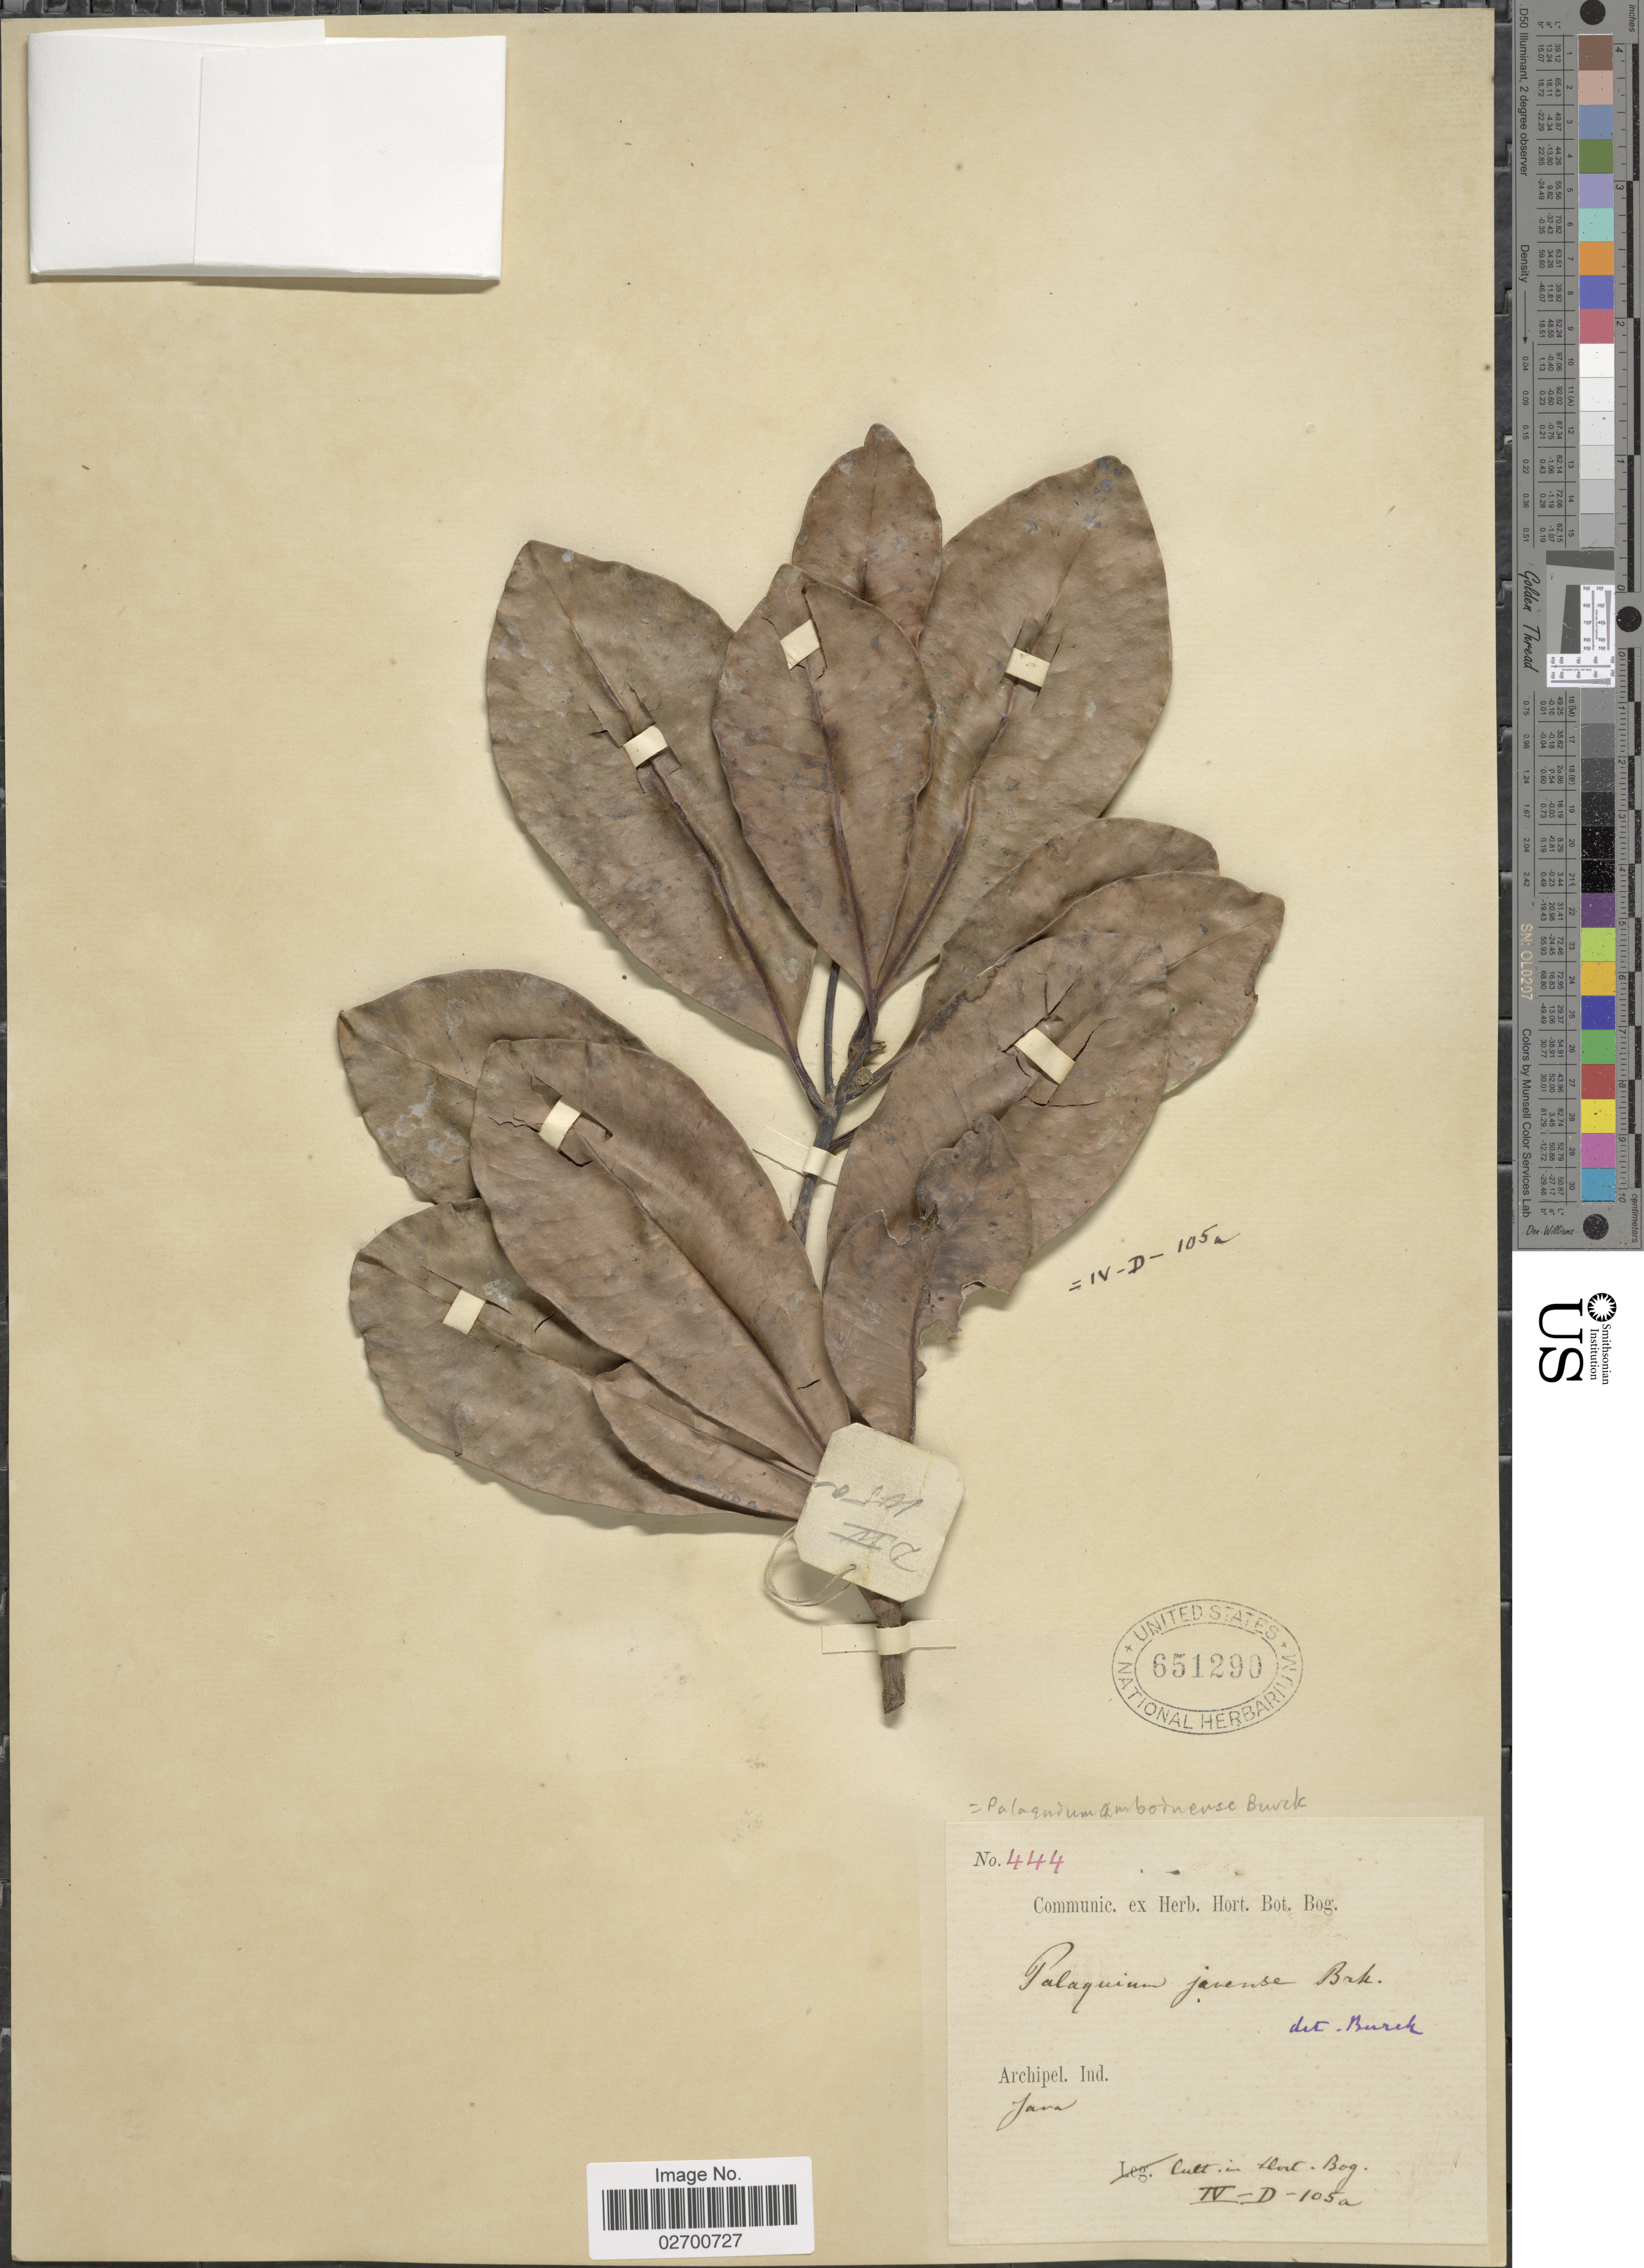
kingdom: Plantae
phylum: Tracheophyta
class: Magnoliopsida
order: Ericales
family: Sapotaceae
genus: Palaquium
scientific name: Palaquium amboinense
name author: Burck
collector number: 444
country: Indonesia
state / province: Java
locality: Archipel Ind. Java. Cult in Hort. Bog. IV-D-105a.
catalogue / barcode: US 651290